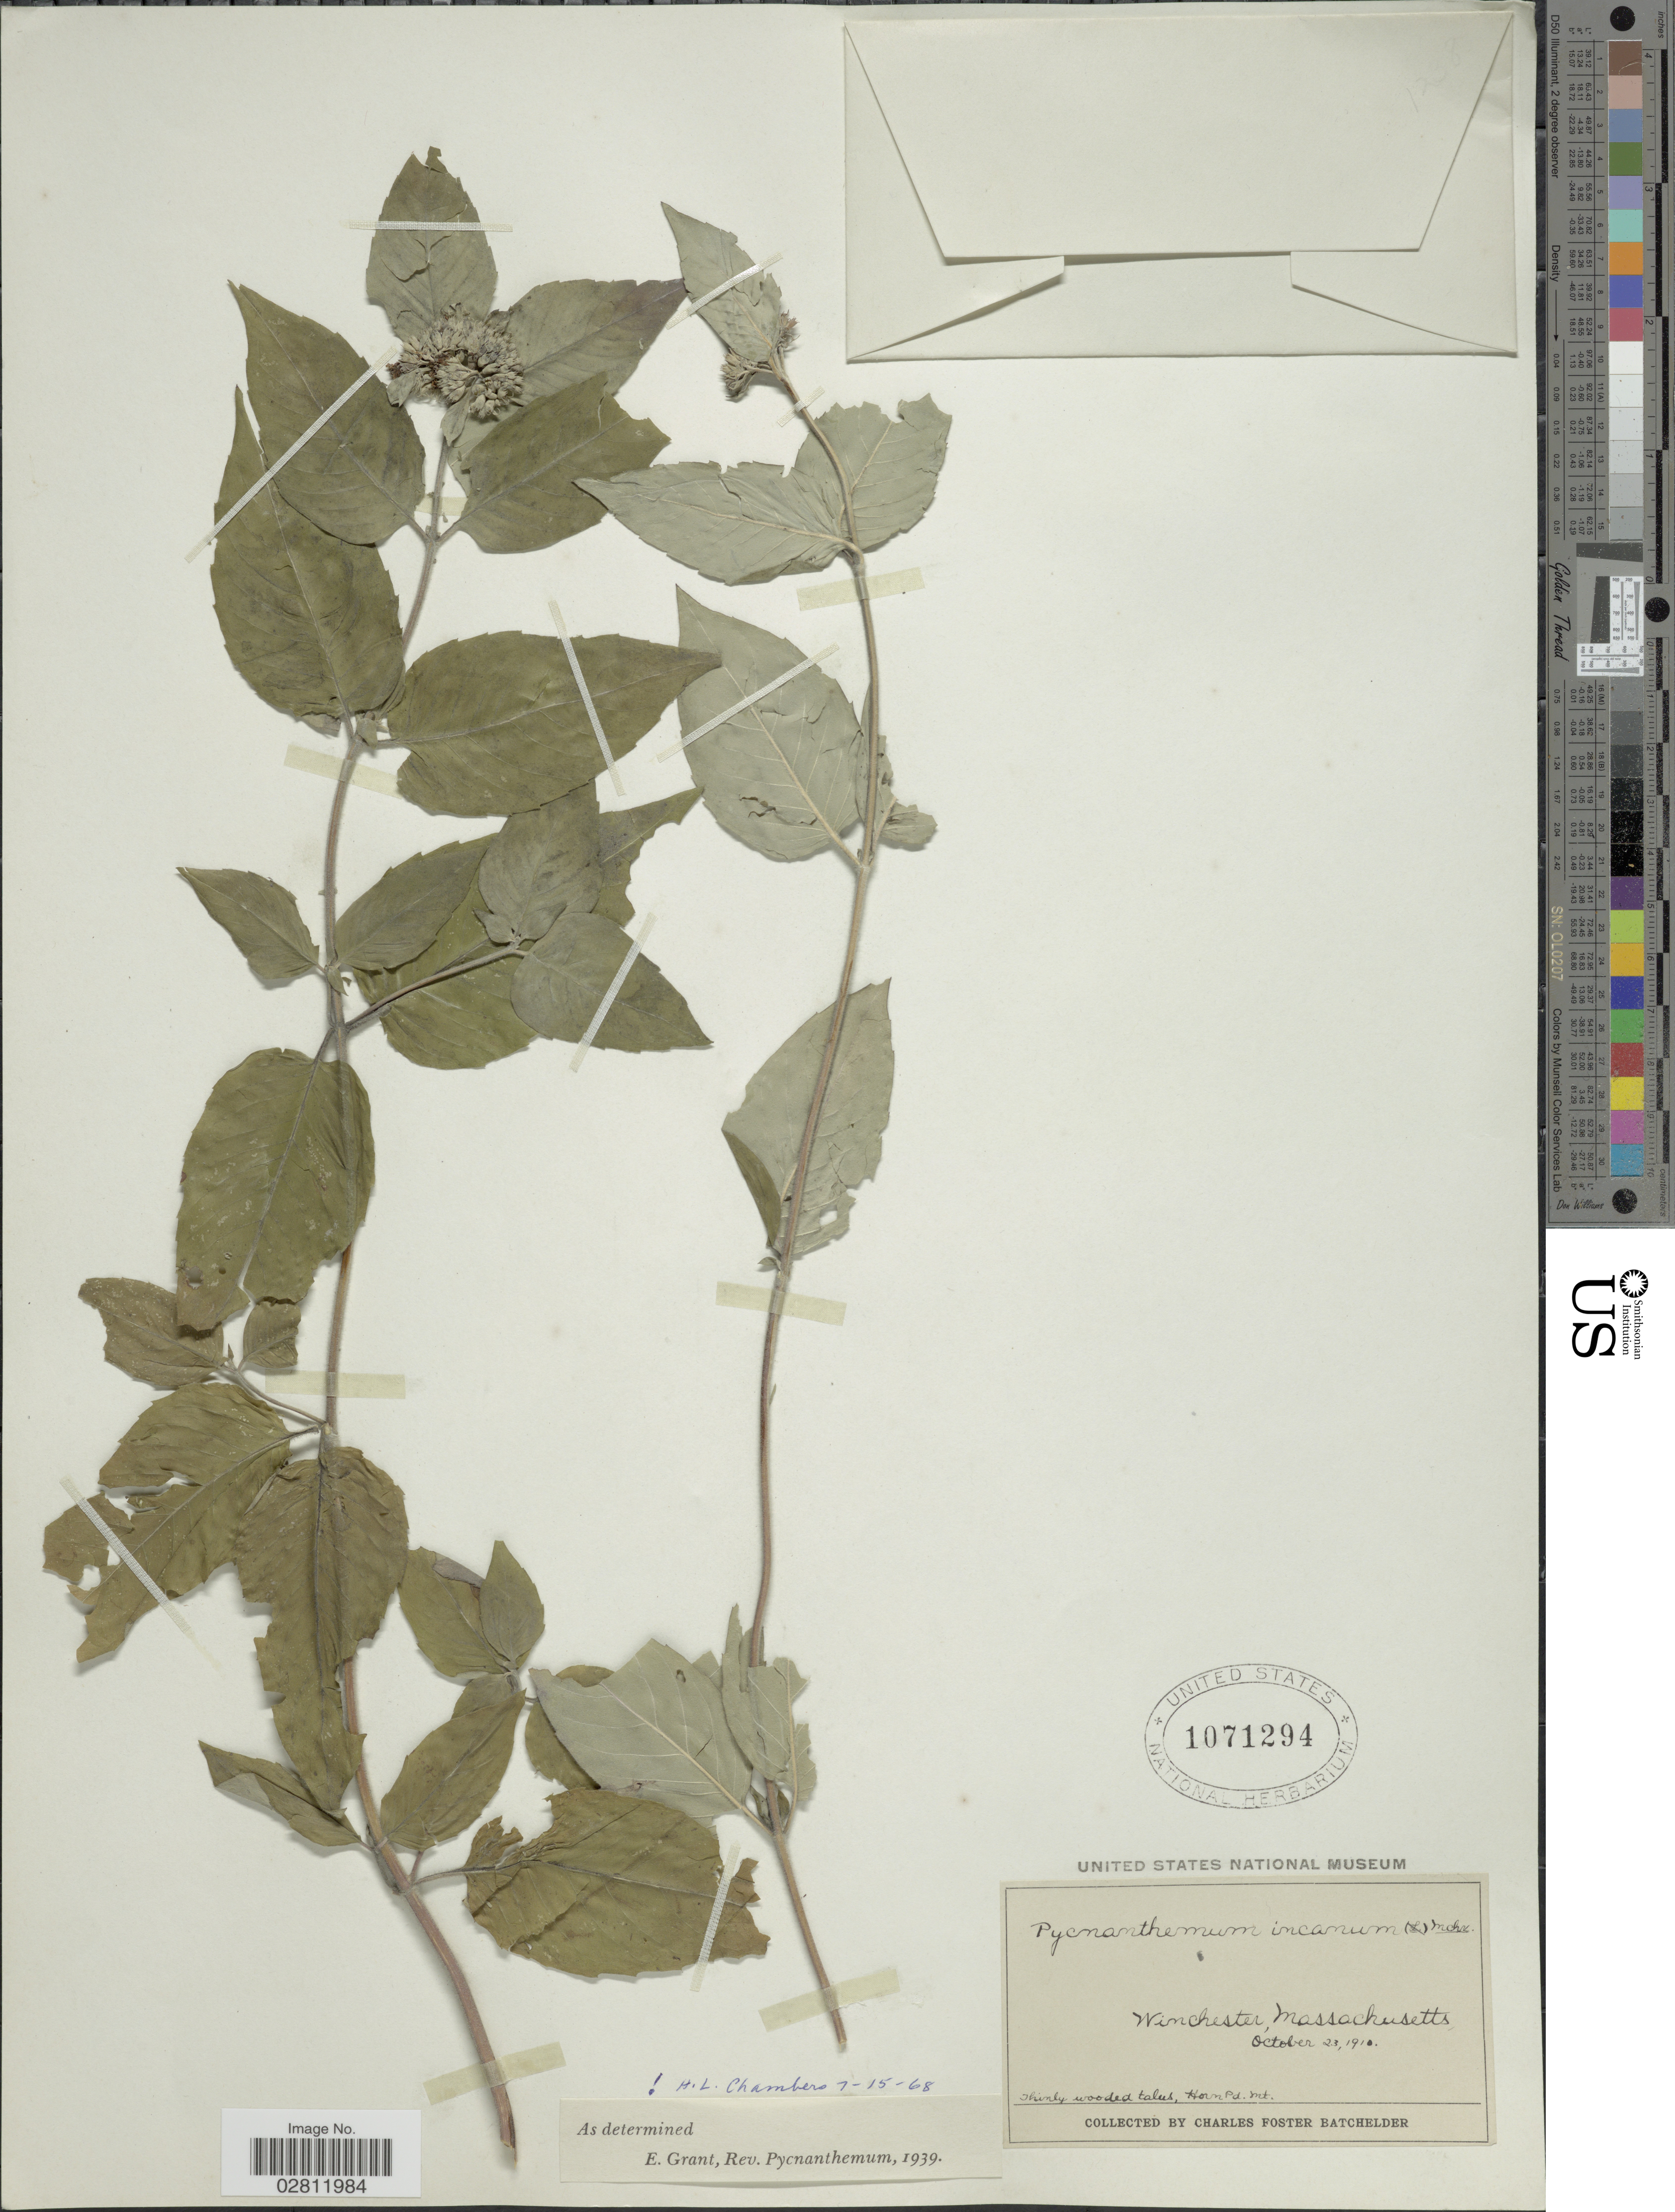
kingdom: Plantae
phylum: Tracheophyta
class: Magnoliopsida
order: Lamiales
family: Lamiaceae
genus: Pycnanthemum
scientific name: Pycnanthemum incanum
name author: (L.) Michx.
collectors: C. Batchelder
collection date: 1910-10-23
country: United States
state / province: Massachusetts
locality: Winchester.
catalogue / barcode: US 1071294